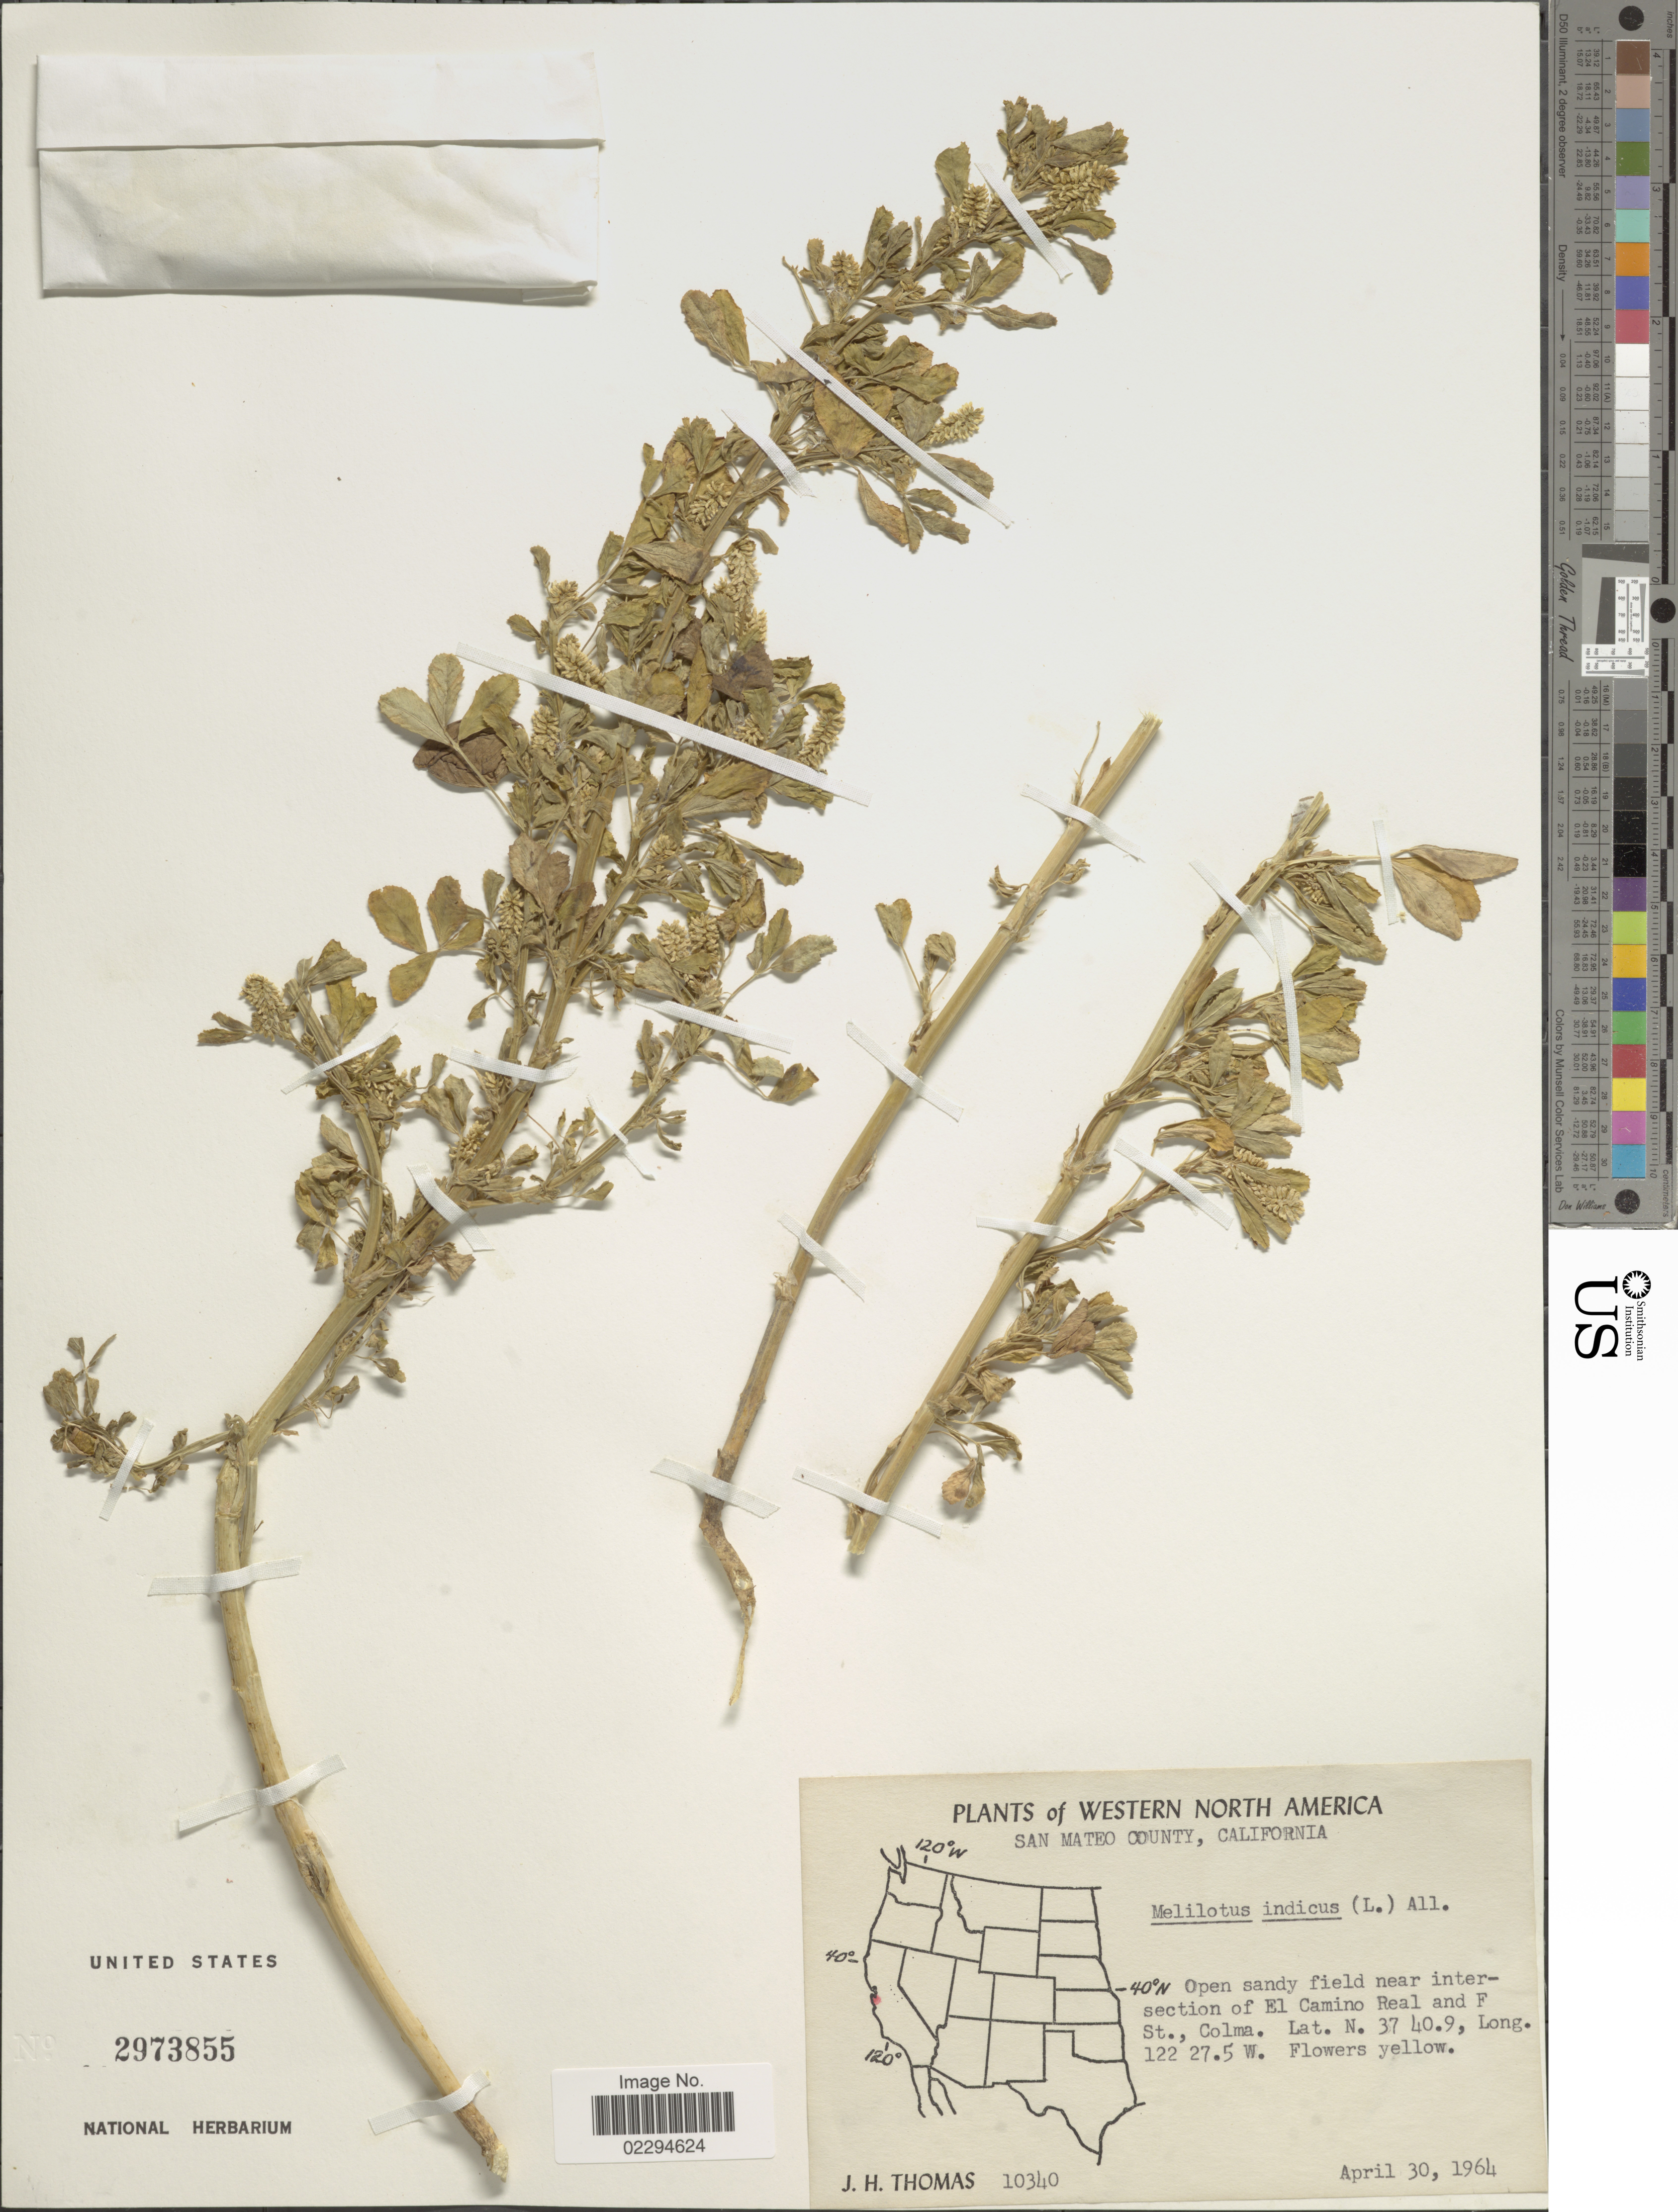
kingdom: Plantae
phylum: Tracheophyta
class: Magnoliopsida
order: Fabales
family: Fabaceae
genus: Melilotus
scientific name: Melilotus indicus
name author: (L.) All.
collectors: J. H. Thomas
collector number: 10340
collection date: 1964-04-30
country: United States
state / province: California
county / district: San Mateo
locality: Western North America. San Mateo County. near intersection of El Camino Real and F St., Colma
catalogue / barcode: US 2973855